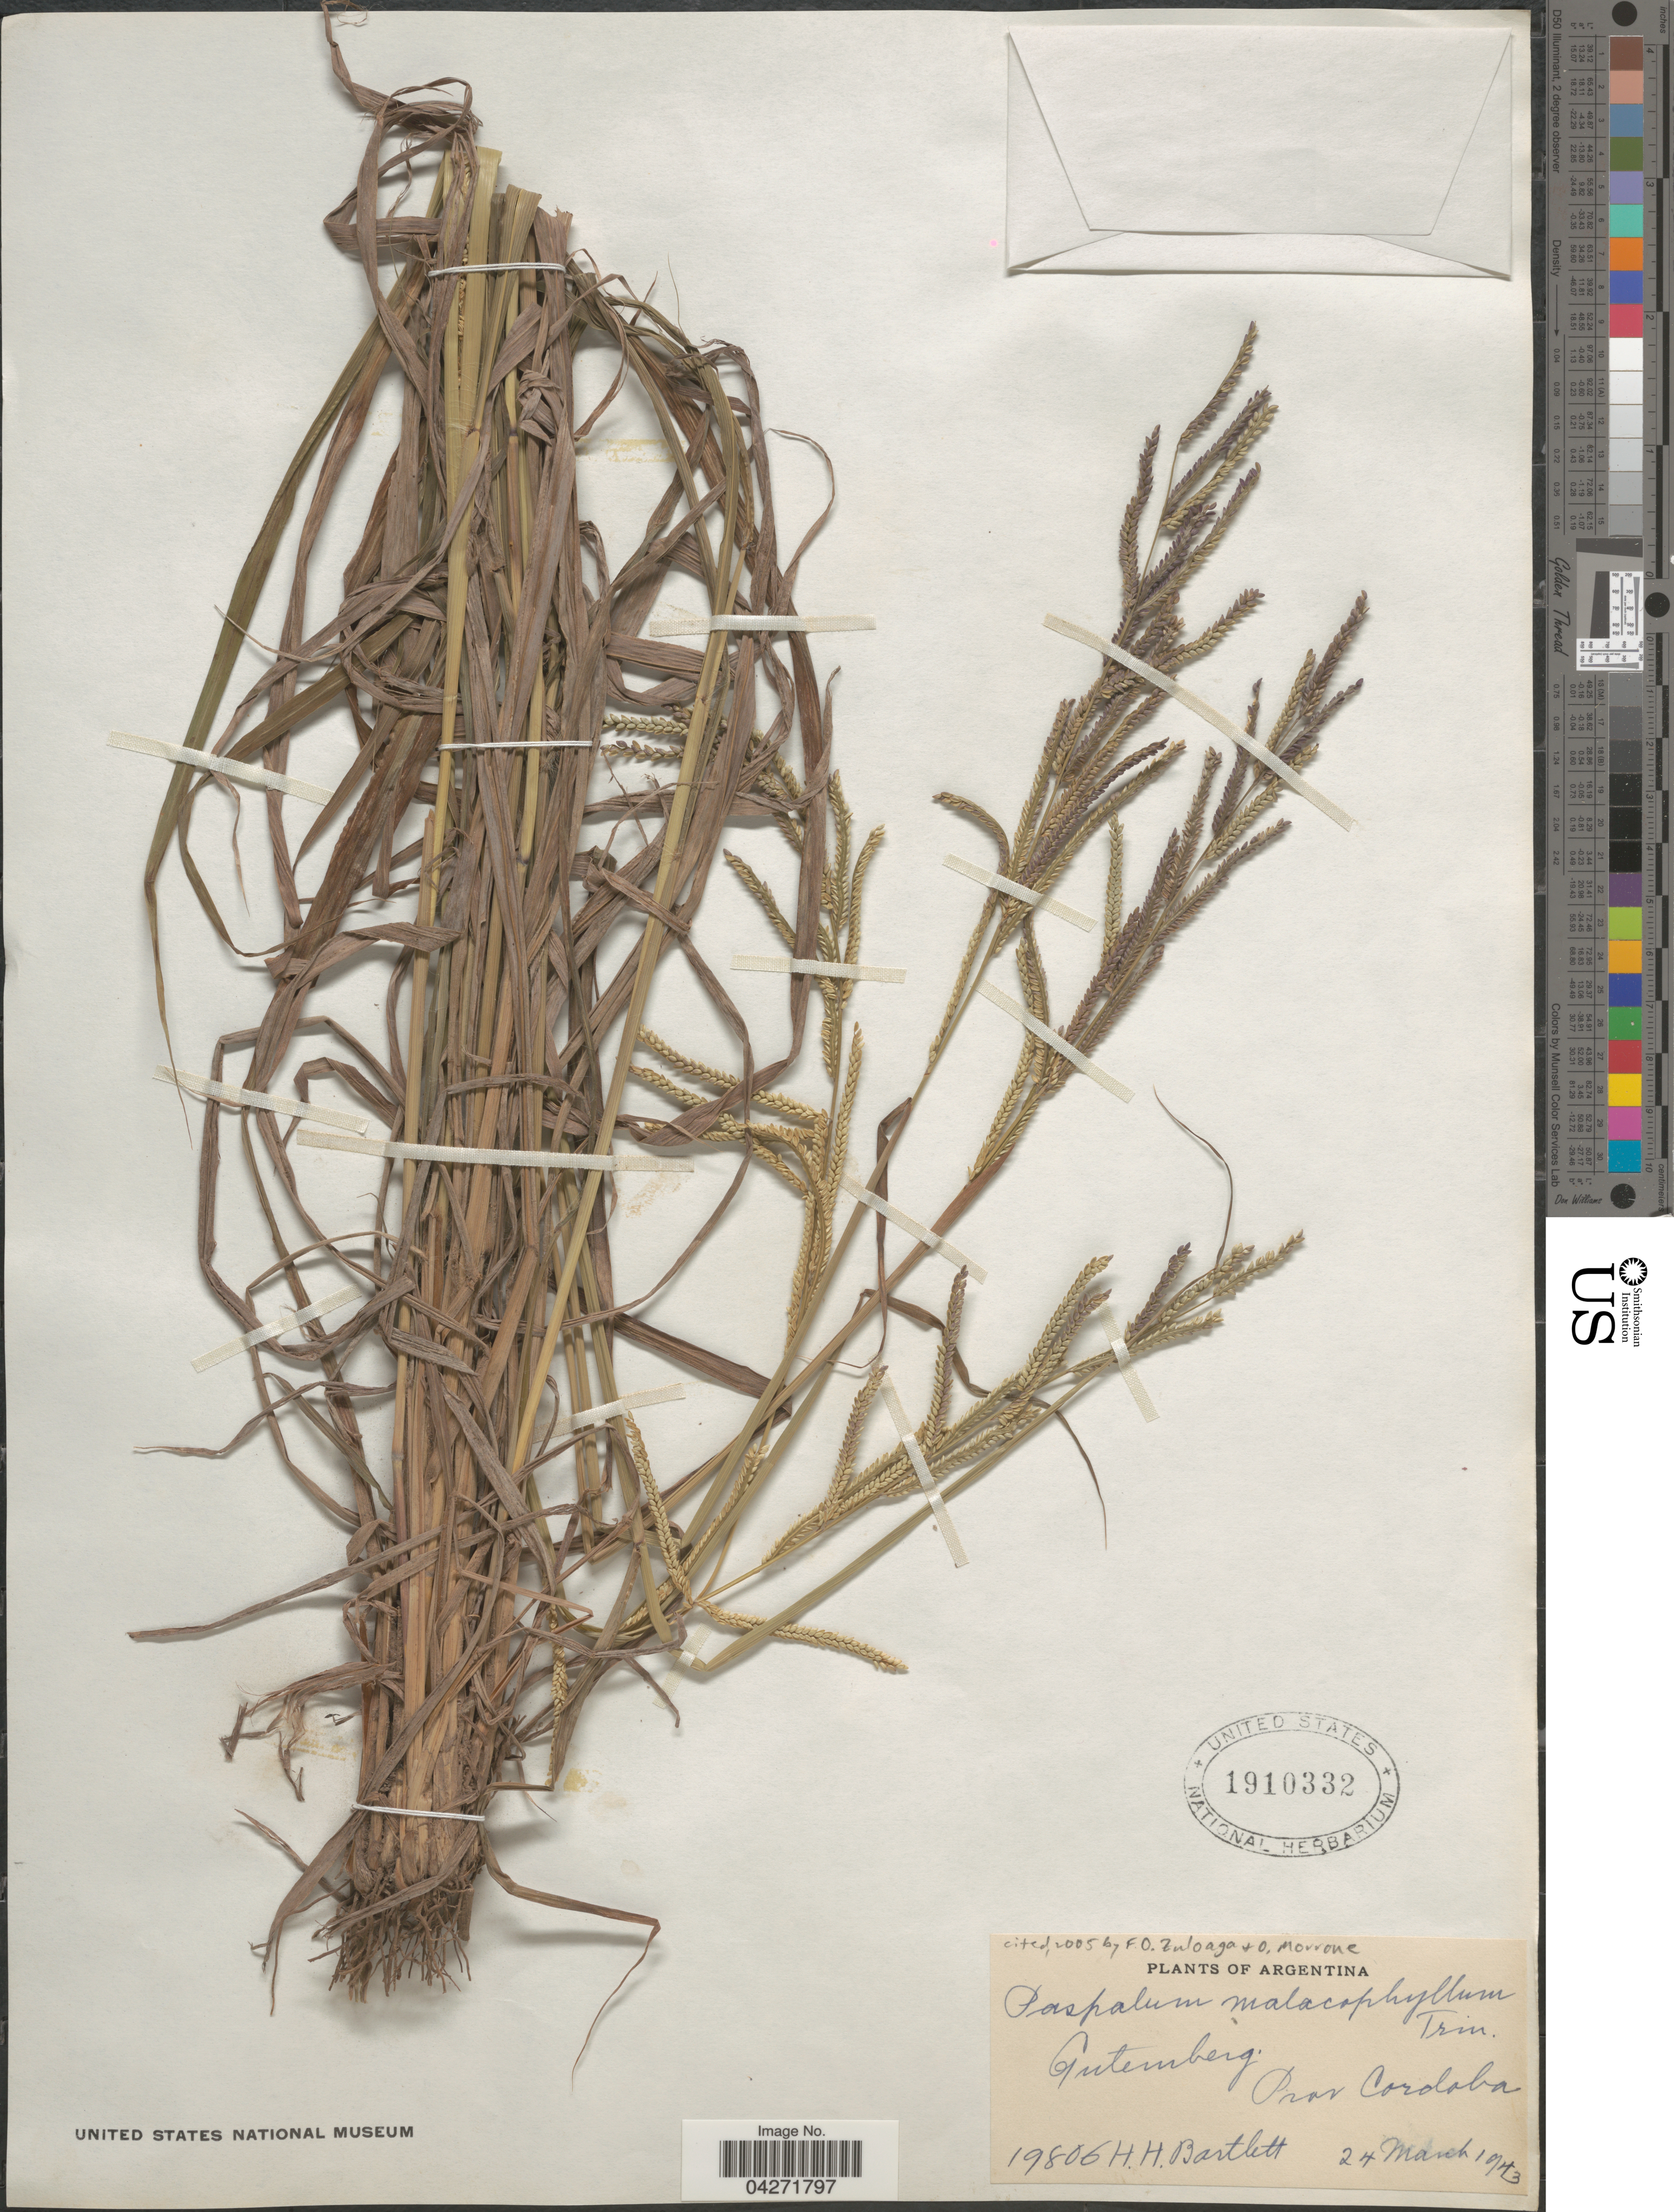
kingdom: Plantae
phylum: Tracheophyta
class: Liliopsida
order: Poales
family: Poaceae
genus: Paspalum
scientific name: Paspalum malacophyllum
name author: Trin.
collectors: H. H. Bartlett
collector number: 19806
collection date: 1943-03-24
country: Argentina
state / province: Cordoba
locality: Gutenberg.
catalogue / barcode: US 1910332